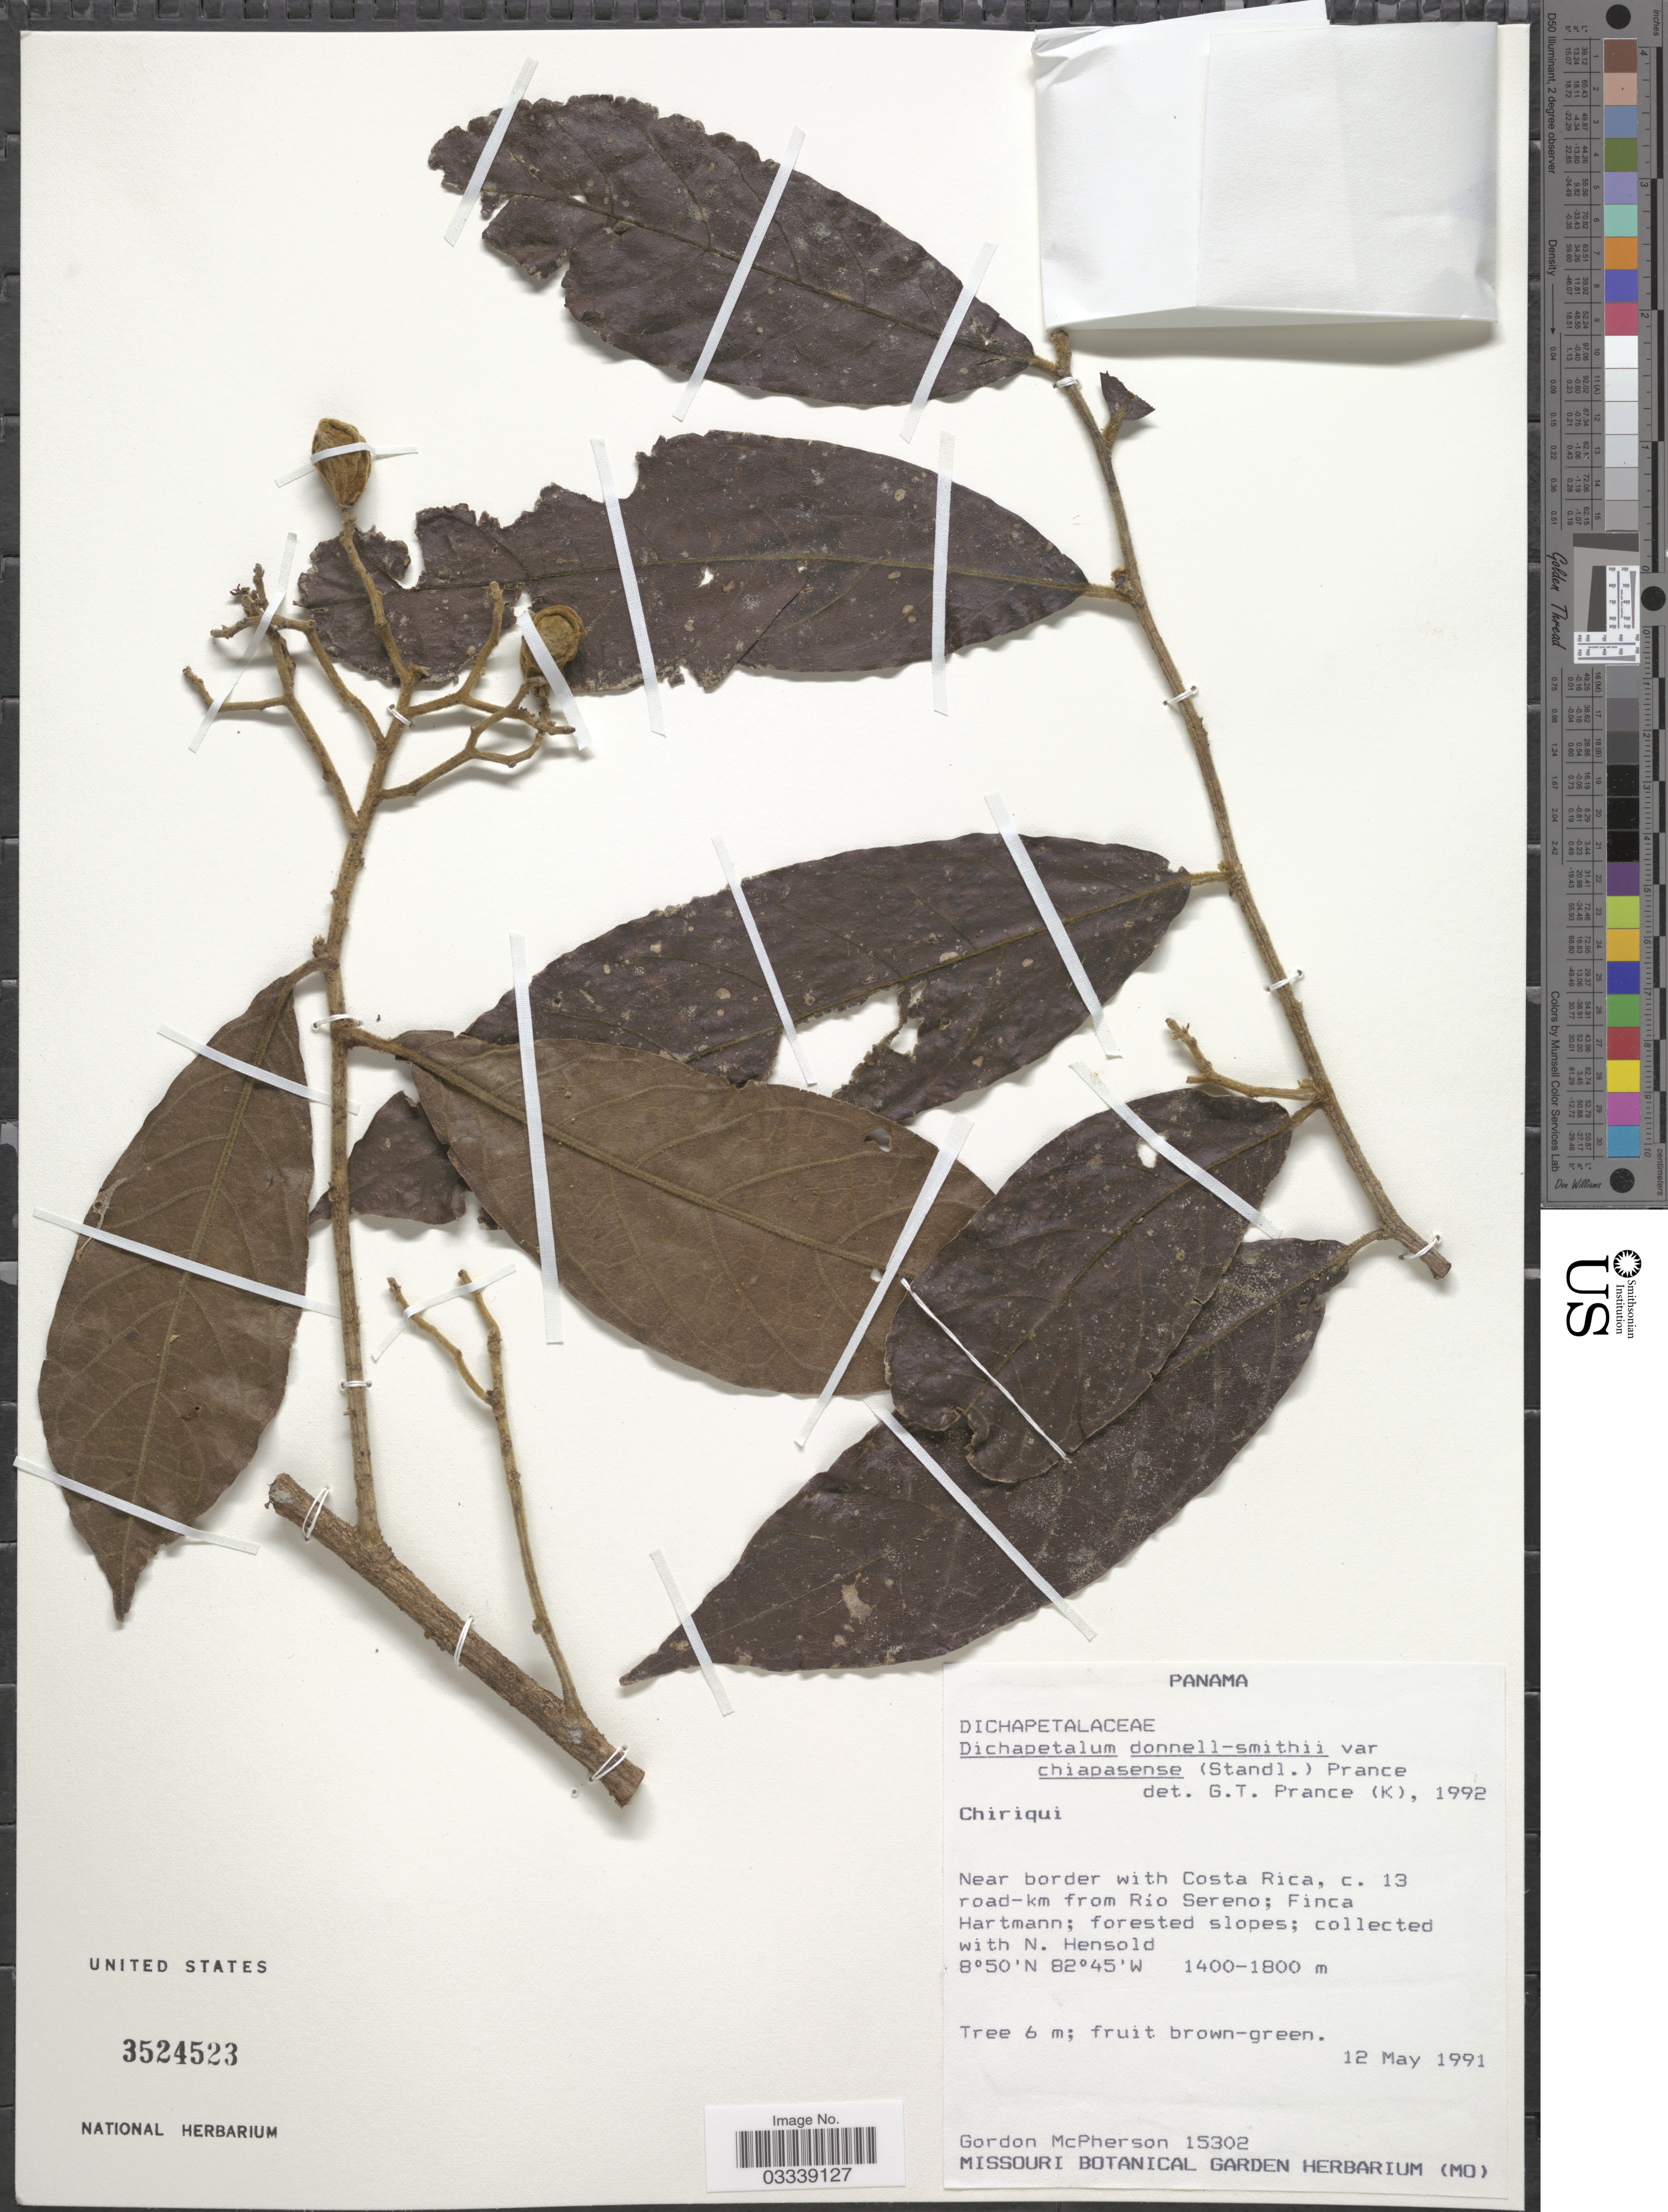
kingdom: Plantae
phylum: Tracheophyta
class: Magnoliopsida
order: Malpighiales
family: Dichapetalaceae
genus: Dichapetalum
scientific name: Dichapetalum donnell-smithii var. chiapasense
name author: (Standl.) Prance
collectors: G. McPherson & N. Hensold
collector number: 15302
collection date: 1991-05-12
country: Panama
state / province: Chiriqui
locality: Near border with Costa Rica, c. 13 road-km from Rio Sereno; Finca Hartmann.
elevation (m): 1400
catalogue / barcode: US 3524523